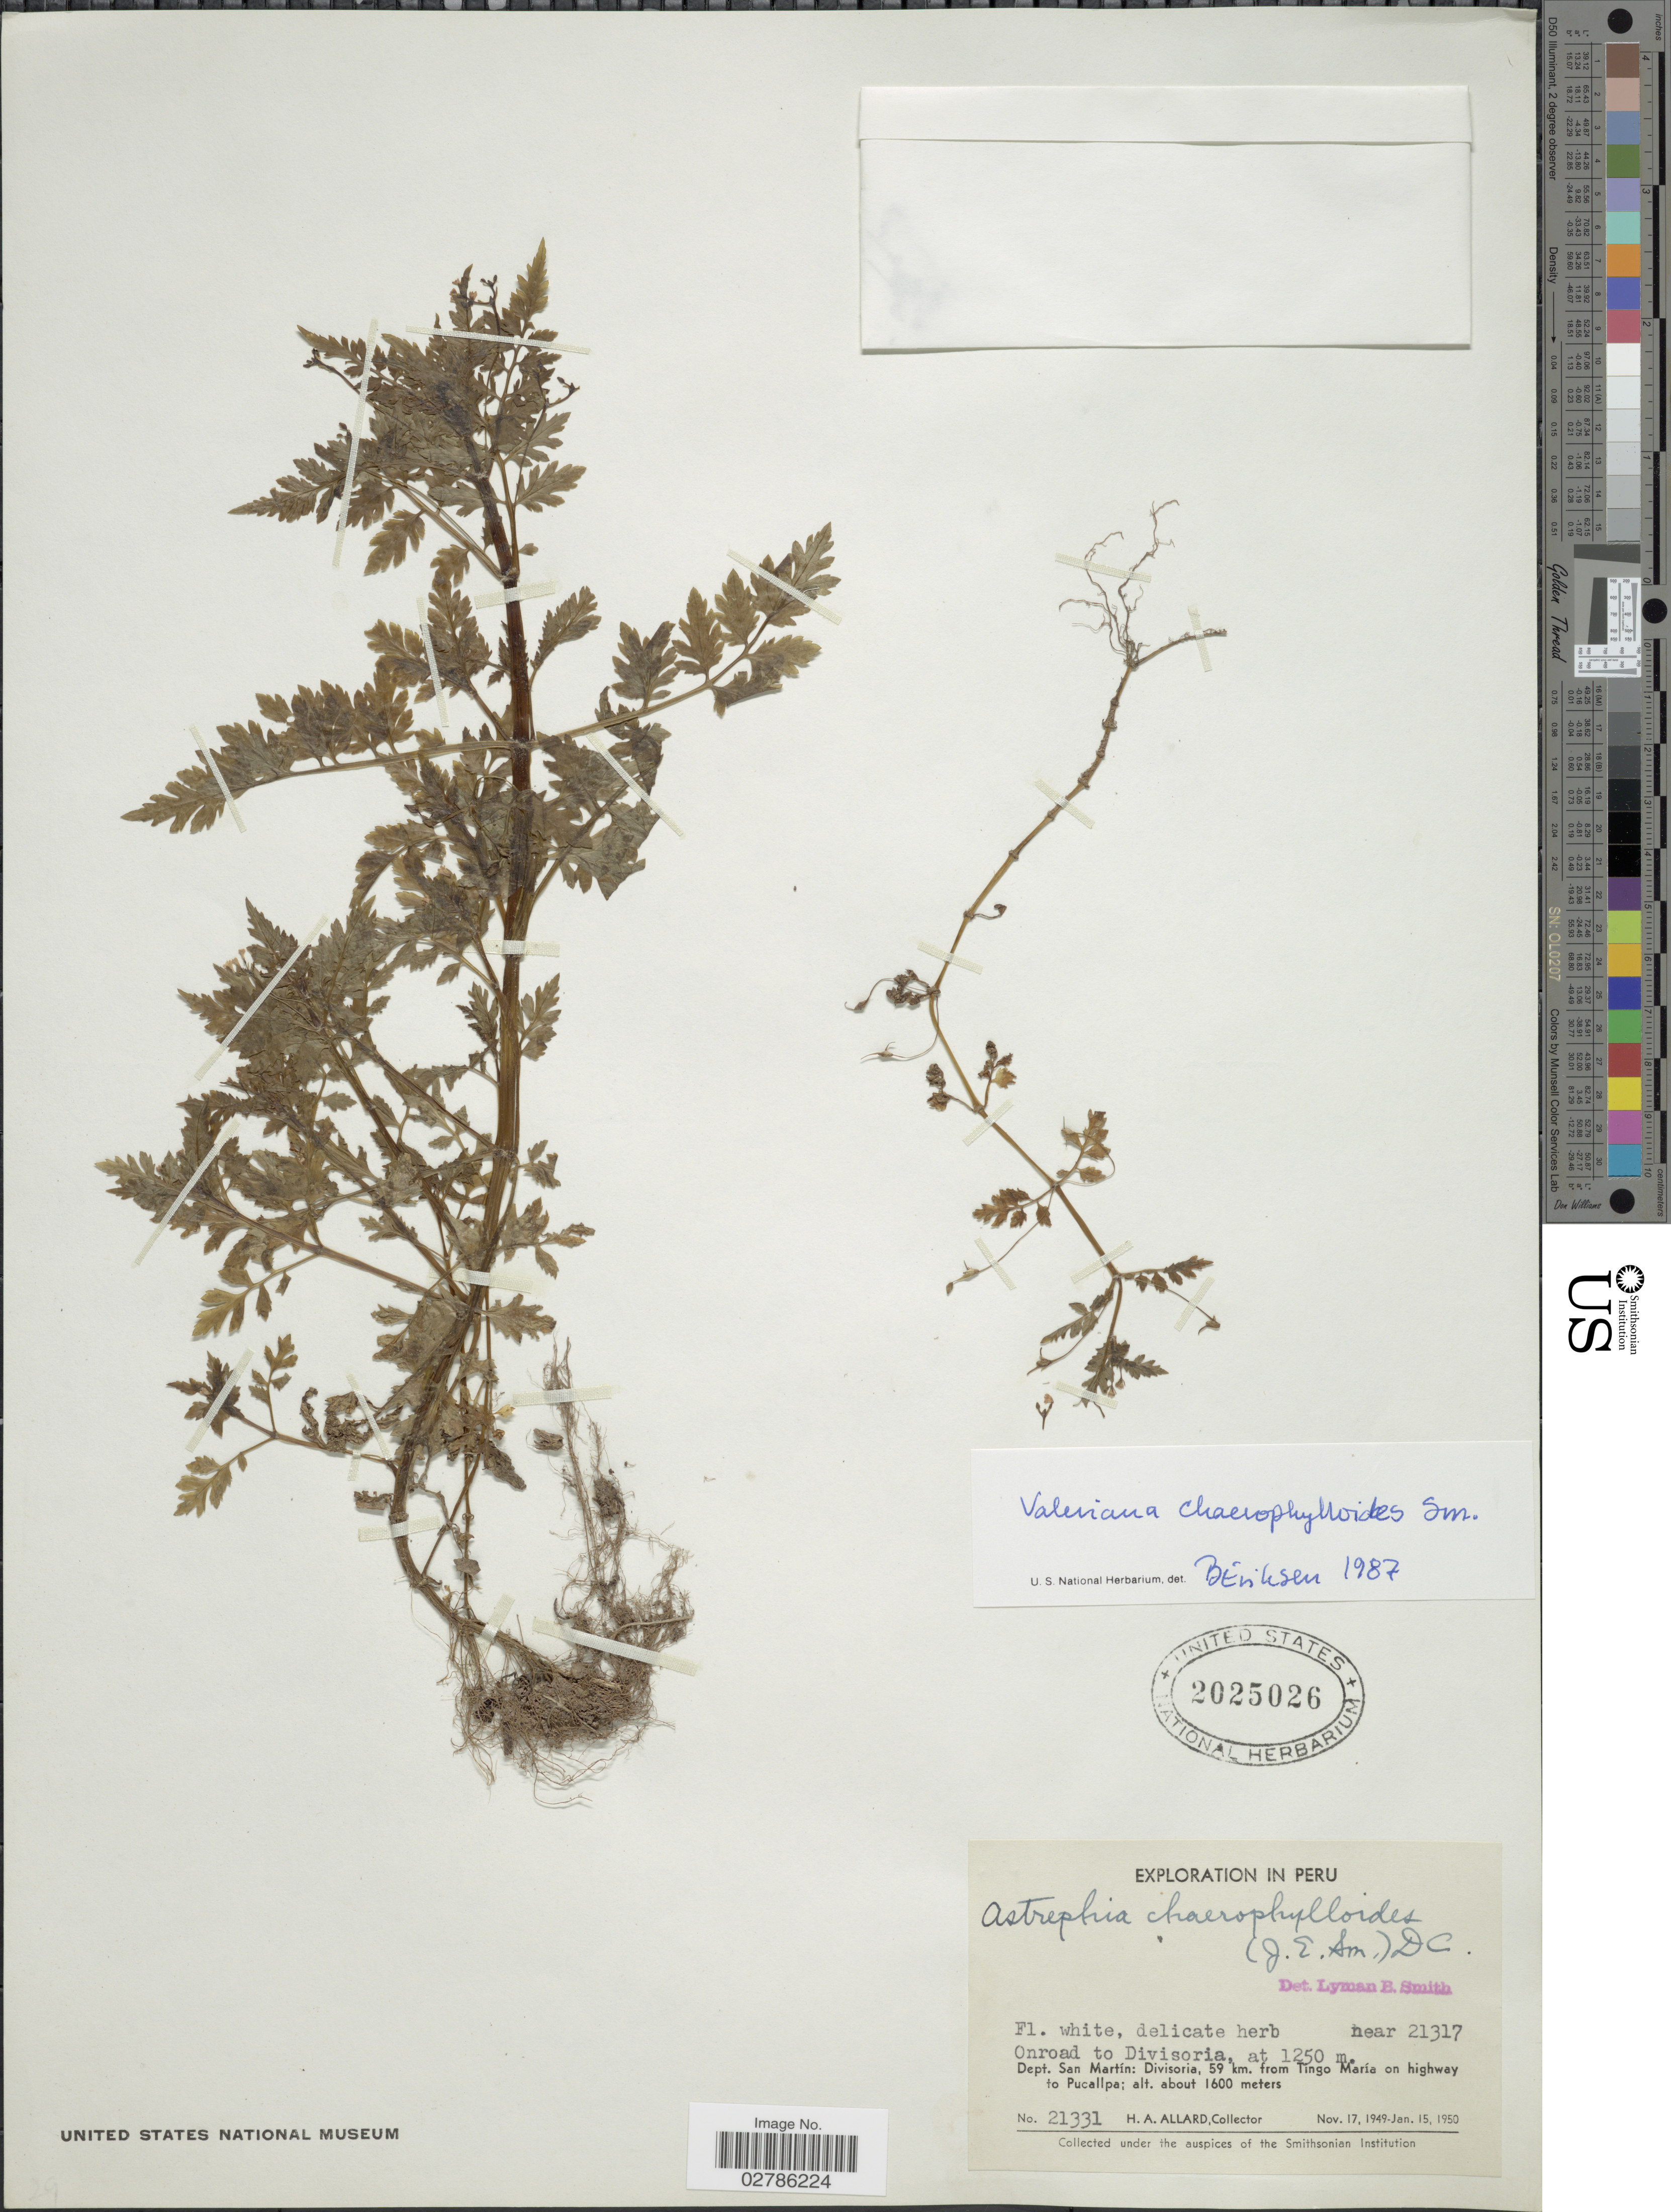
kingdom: Plantae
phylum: Tracheophyta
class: Magnoliopsida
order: Dipsacales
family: Caprifoliaceae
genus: Astrephia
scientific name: Astrephia chaerophylloides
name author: (Sm.) DC.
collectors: H. A. Allard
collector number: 21331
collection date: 1949-11-17/1950-01-15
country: Peru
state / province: San Martín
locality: On road to Divisoria, Dept. San Martín: Divisoria, 59 km. from Tingo María on highway to Pucallpa.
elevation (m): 1250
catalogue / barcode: US 2025026